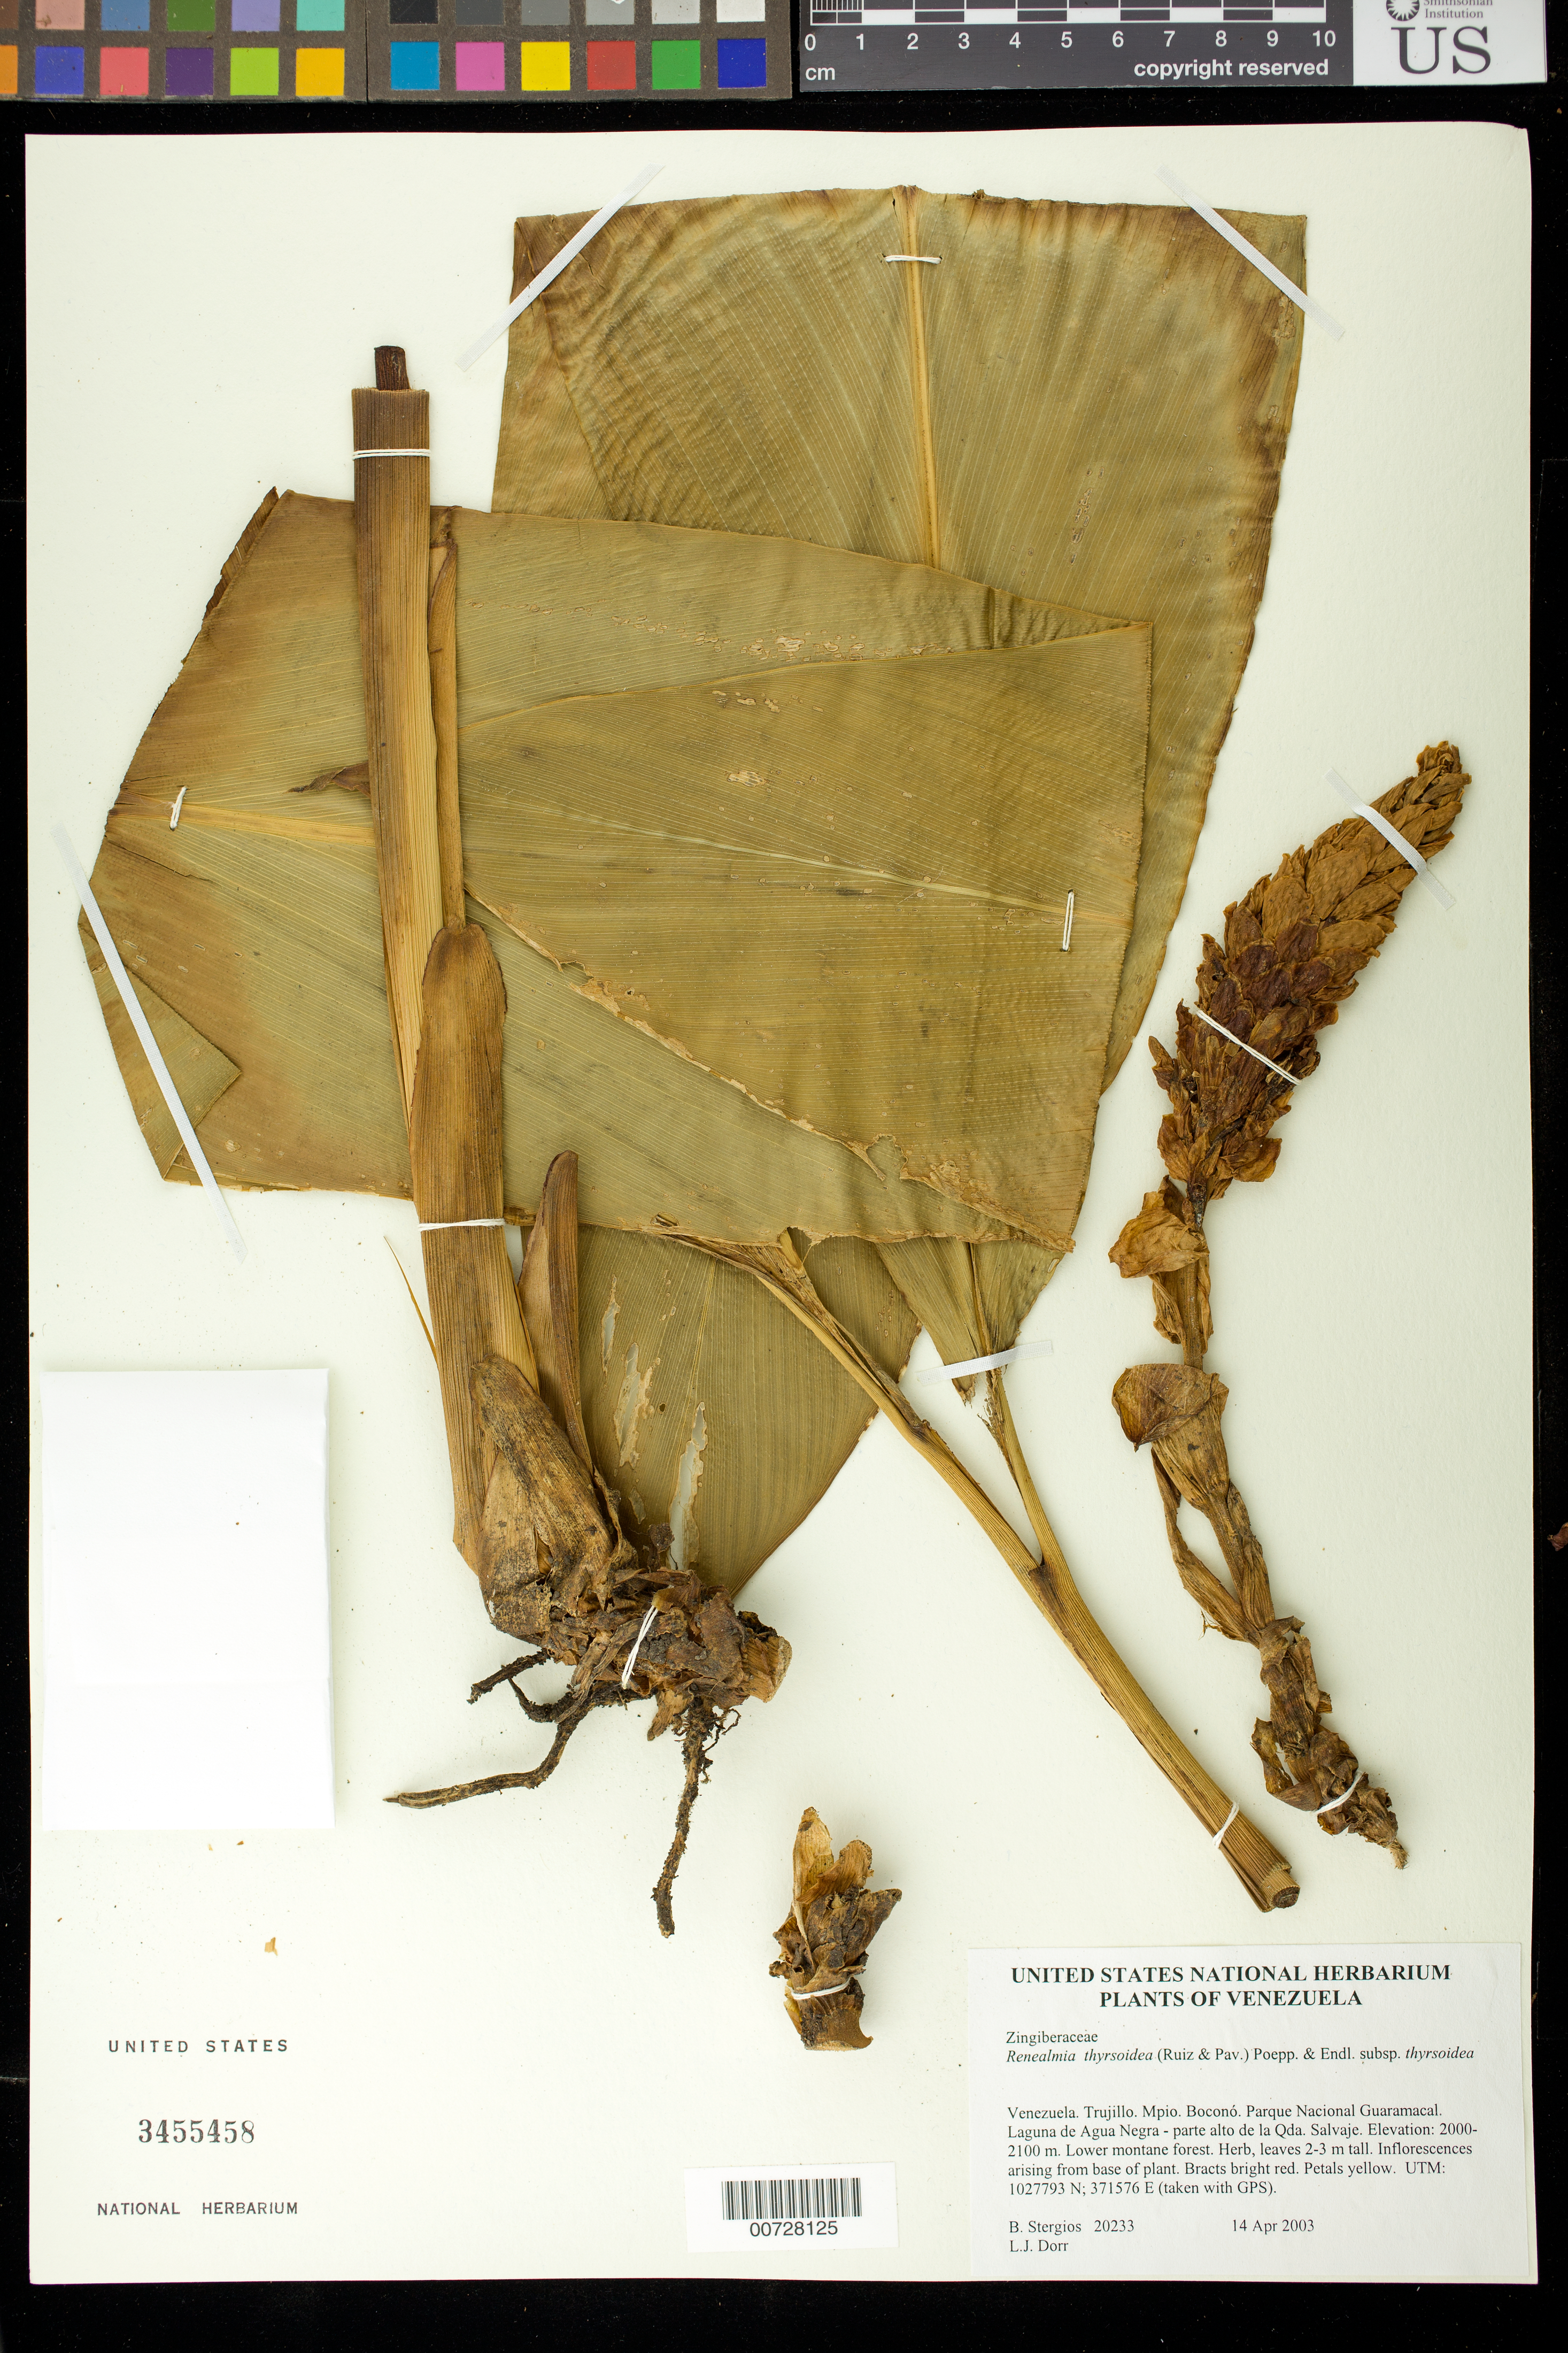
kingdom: Plantae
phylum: Tracheophyta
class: Liliopsida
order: Zingiberales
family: Zingiberaceae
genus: Renealmia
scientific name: Renealmia thyrsoidea subsp. thyrsoidea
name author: (Ruiz & Pav.) Poepp. & Endl.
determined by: Dorr, L. J., (BOT), Smithsonian Institution - National Museum of Natural History (UNITED STATES)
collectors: B. G. Stergios & L. J. Dorr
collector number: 20233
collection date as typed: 14 Apr 2003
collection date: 2003-04-14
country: Venezuela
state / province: Trujillo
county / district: Boconó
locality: Parque Nacional Guaramacal. Laguna de Agua Negra - parte alto de la Qda. Salvaje.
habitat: Lower montane forest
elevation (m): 2000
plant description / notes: PORT, US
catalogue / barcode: US 3455458